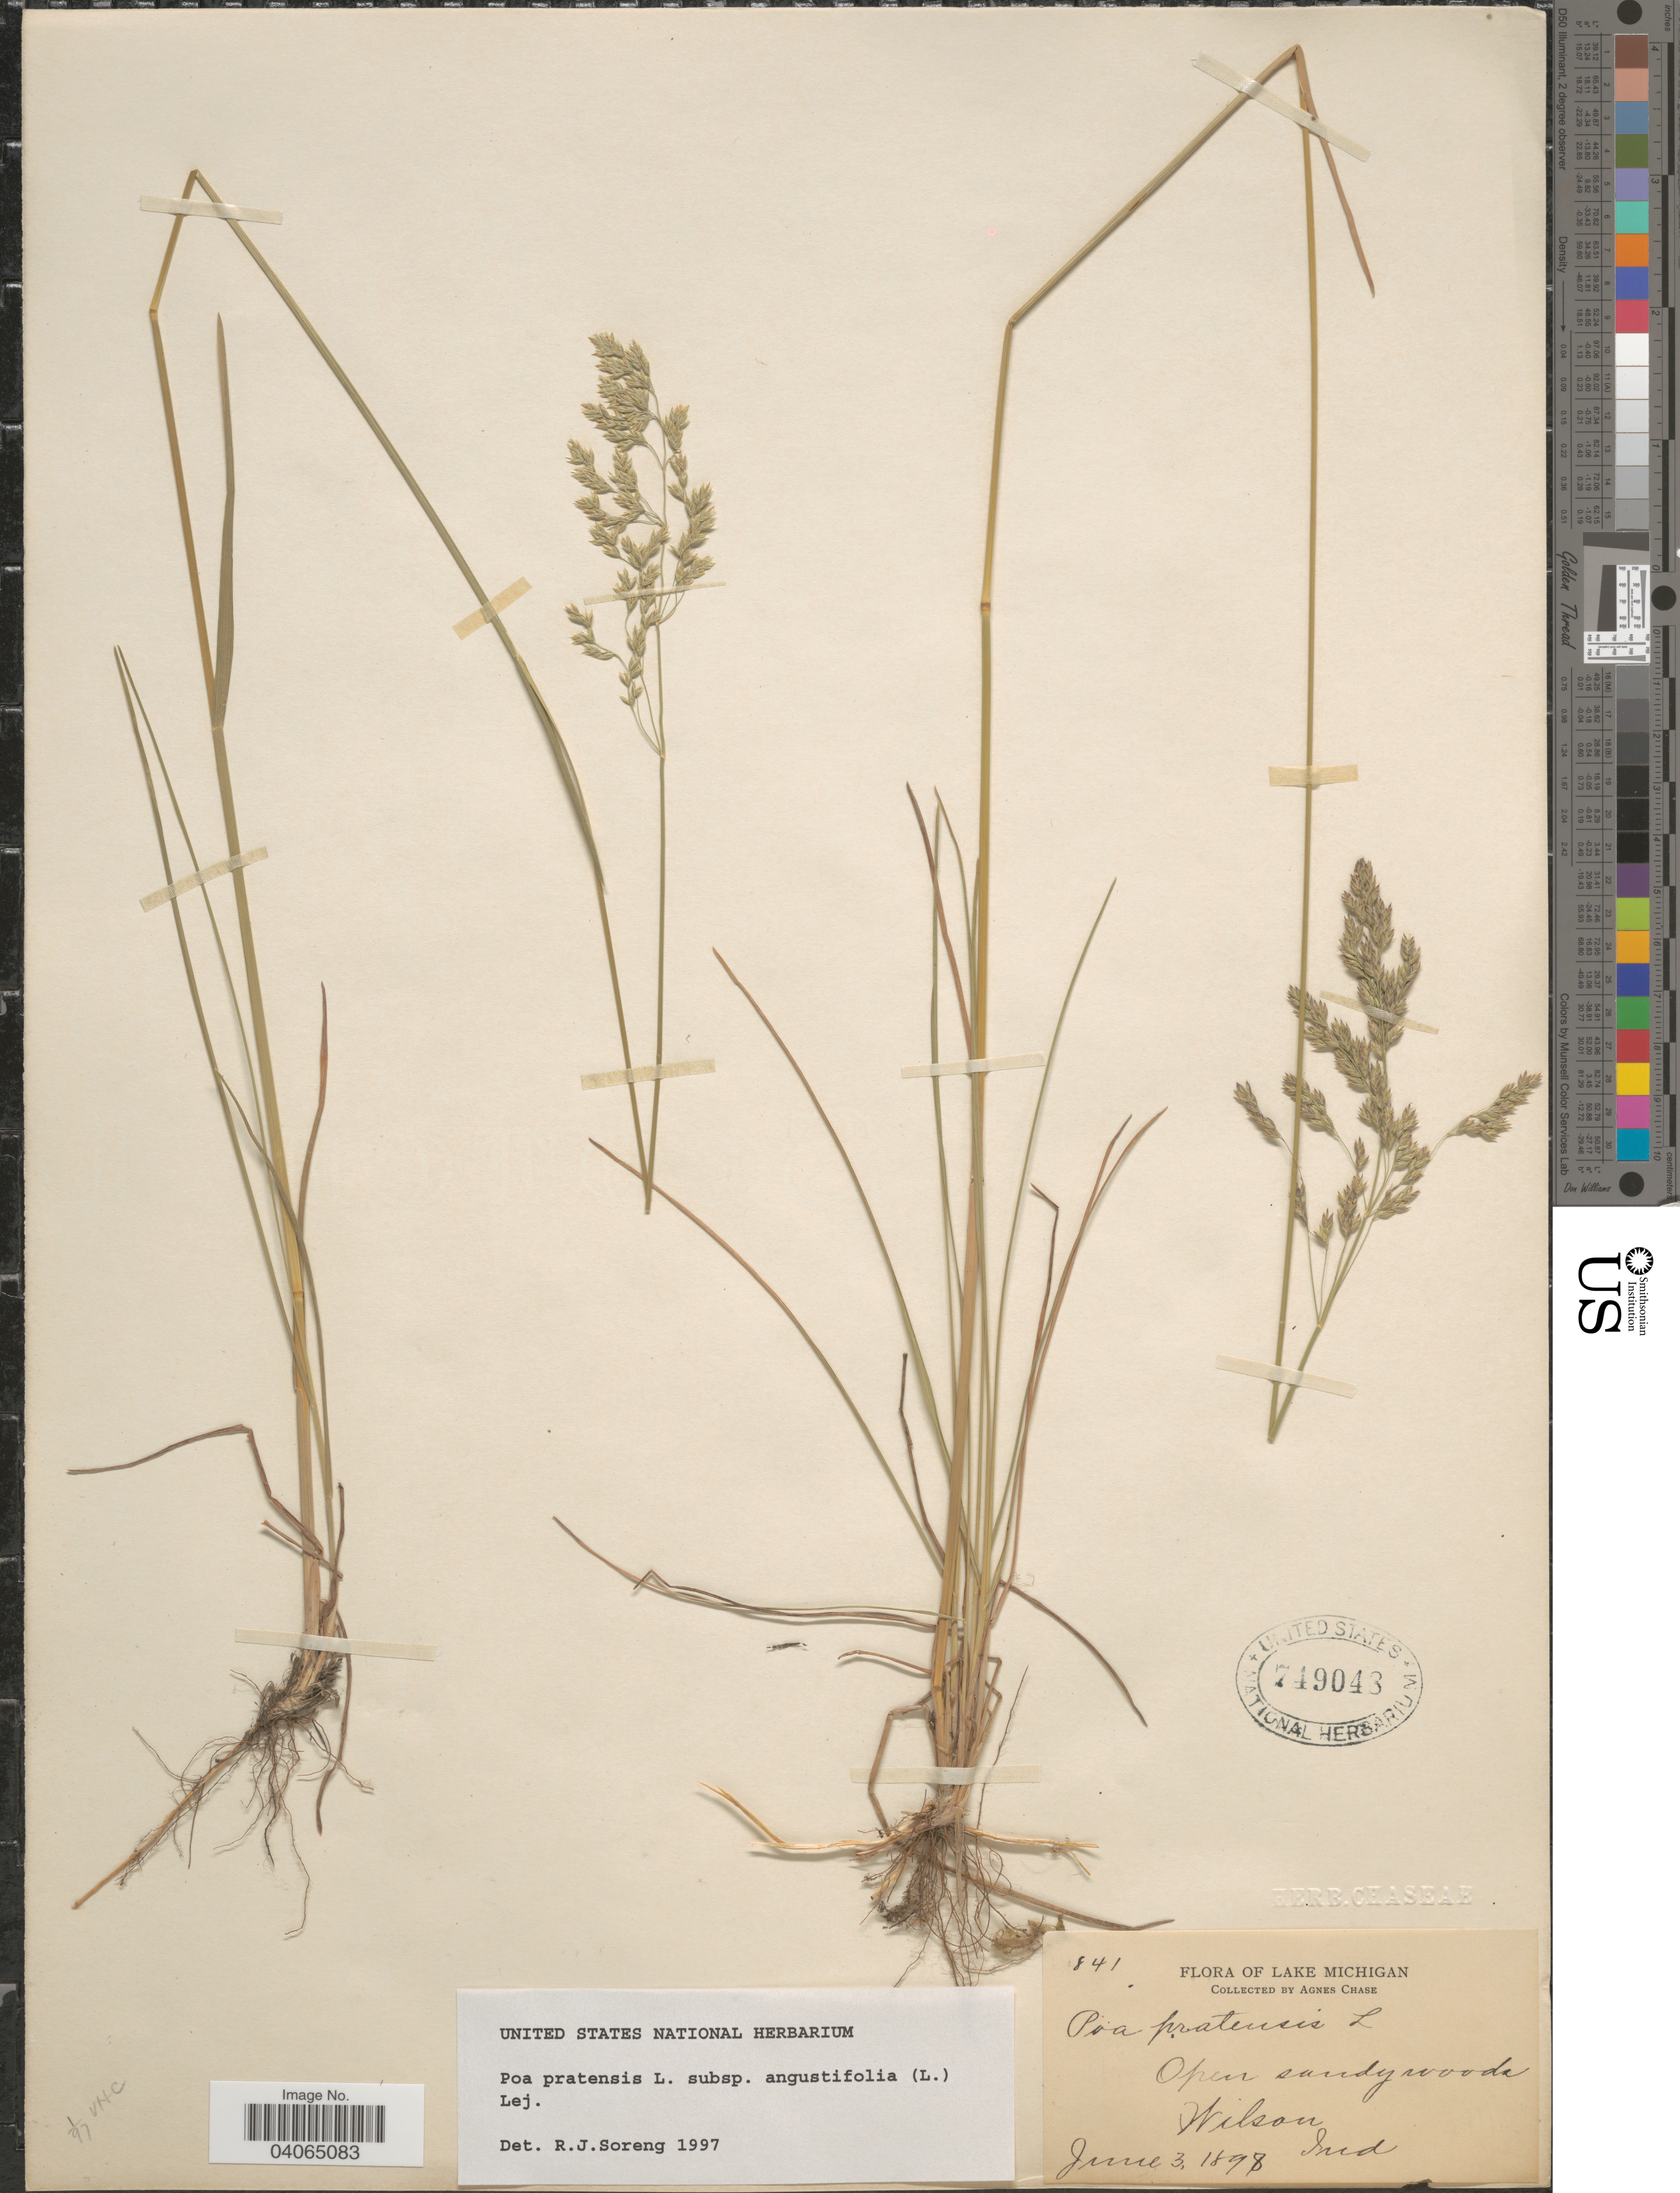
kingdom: Plantae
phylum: Tracheophyta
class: Liliopsida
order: Poales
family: Poaceae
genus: Poa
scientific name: Poa pratensis subsp. angustifolia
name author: (L.) Lej.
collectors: A. Chase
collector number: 841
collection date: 1898-06-03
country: United States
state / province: Michigan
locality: Lake Michigan. Wilson.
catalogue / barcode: US 749043